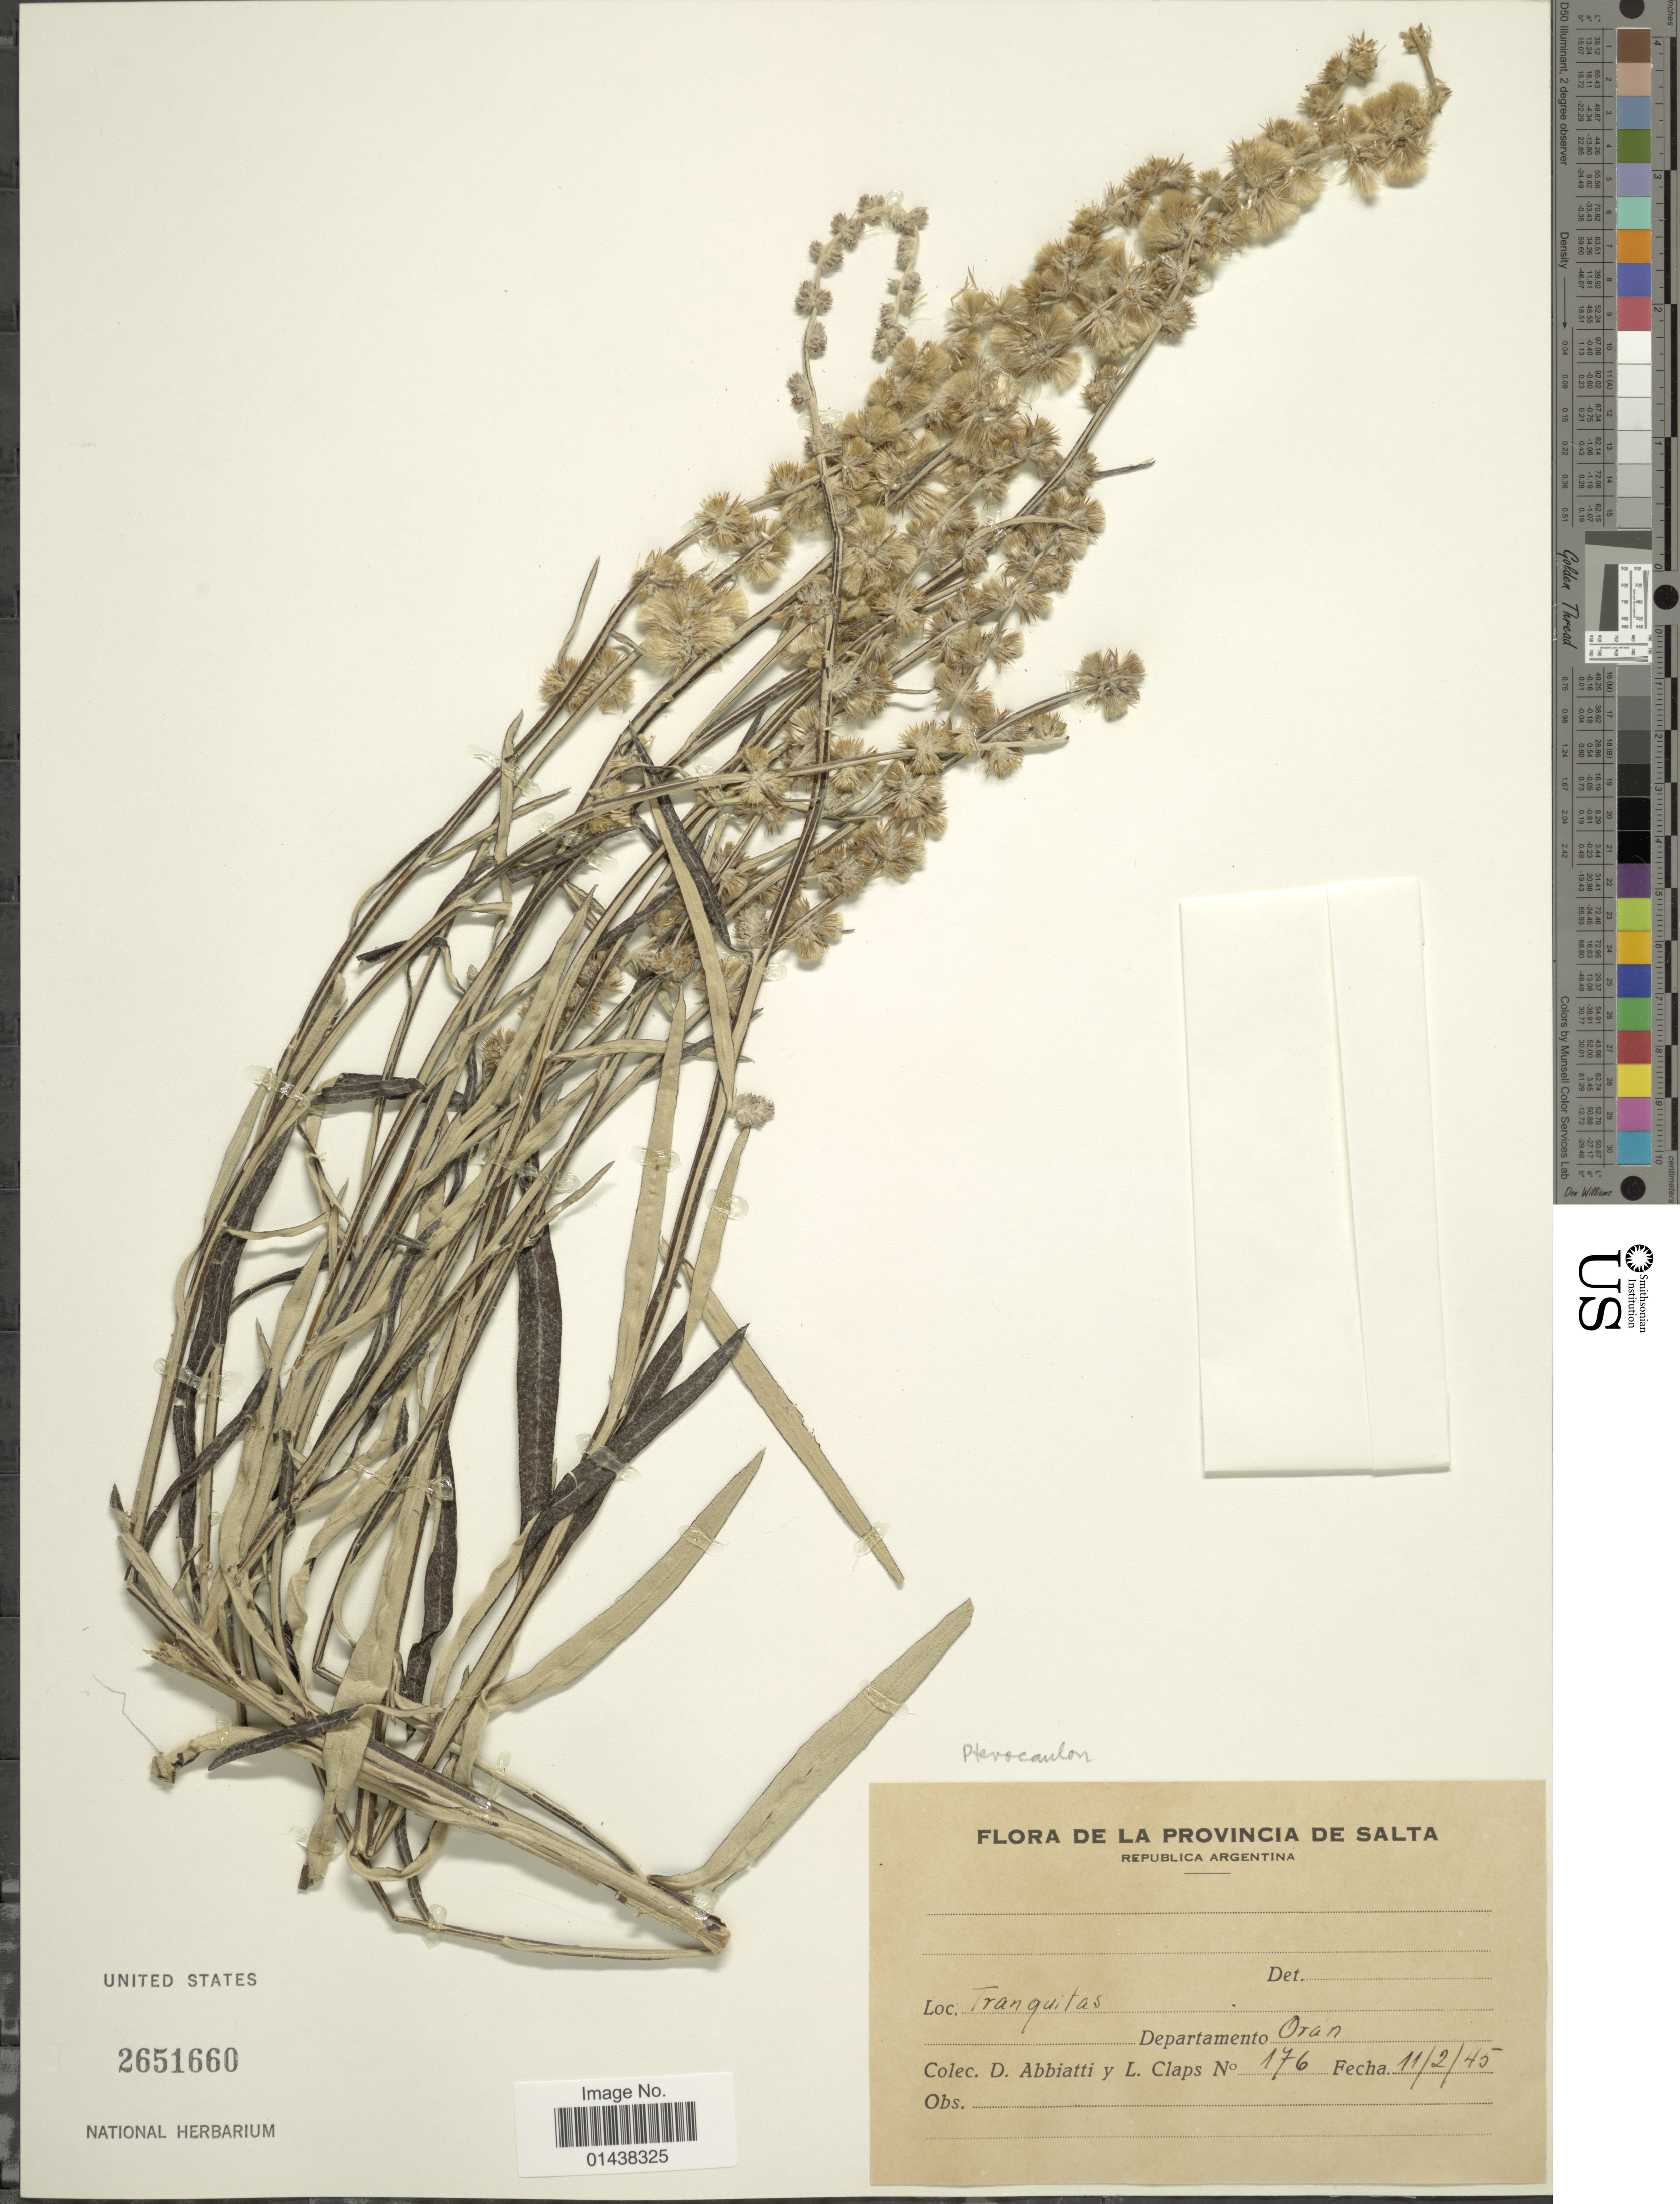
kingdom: Plantae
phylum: Tracheophyta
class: Magnoliopsida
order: Asterales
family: Asteraceae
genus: Pterocaulon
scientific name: Pterocaulon sp.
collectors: D. Abbiatti & L. Claps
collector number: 176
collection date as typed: Transcribed d/m/y: 11/2/45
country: Argentina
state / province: Salta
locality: Tranquitas, Departamento Oran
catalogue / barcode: US 2651660